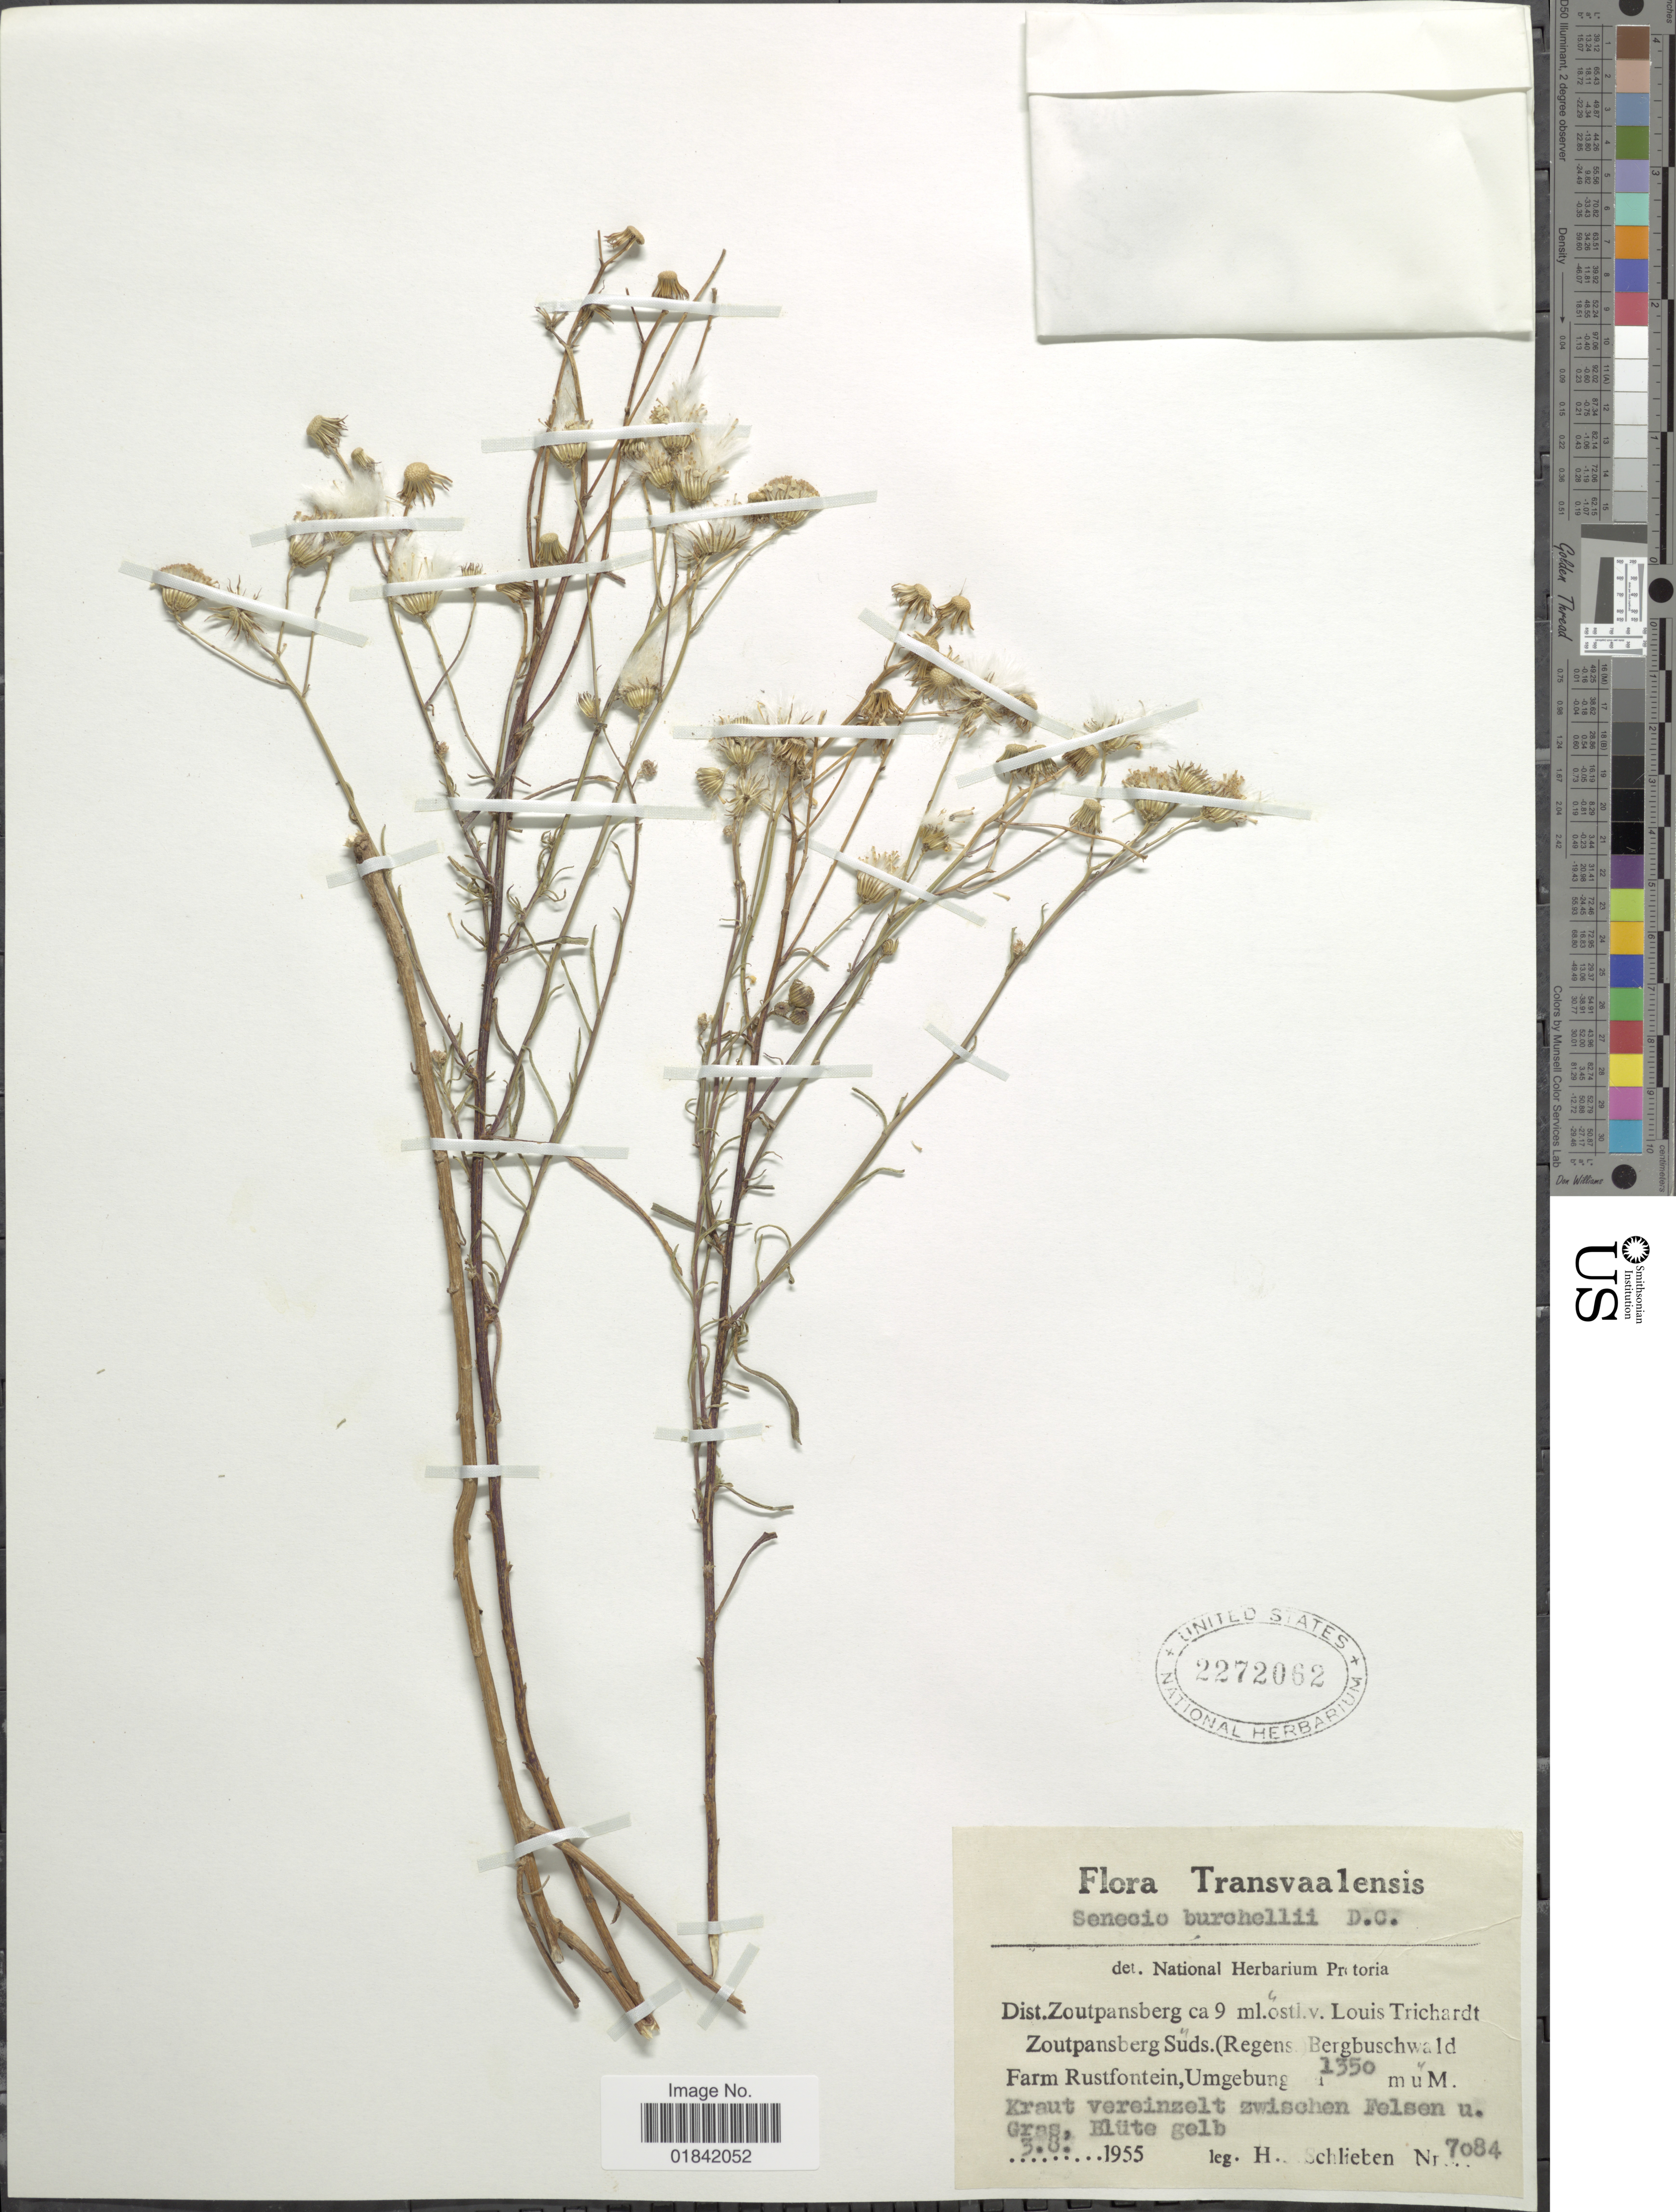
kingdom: Plantae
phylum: Tracheophyta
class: Magnoliopsida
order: Asterales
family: Asteraceae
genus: Senecio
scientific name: Senecio burchellii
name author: DC.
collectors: H. J. Schlieben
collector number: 7084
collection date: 1955-08-03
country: South Africa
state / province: Limpopo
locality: Transvaalensis, Dist. Zoutpansberg ca 9 ml. ostl. v. Louis Trichardt, Zoutpansberg Suds. (Regens.) Bergbuschwald Farm Rustfontein, Umgebung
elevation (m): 1350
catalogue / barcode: US 2272062